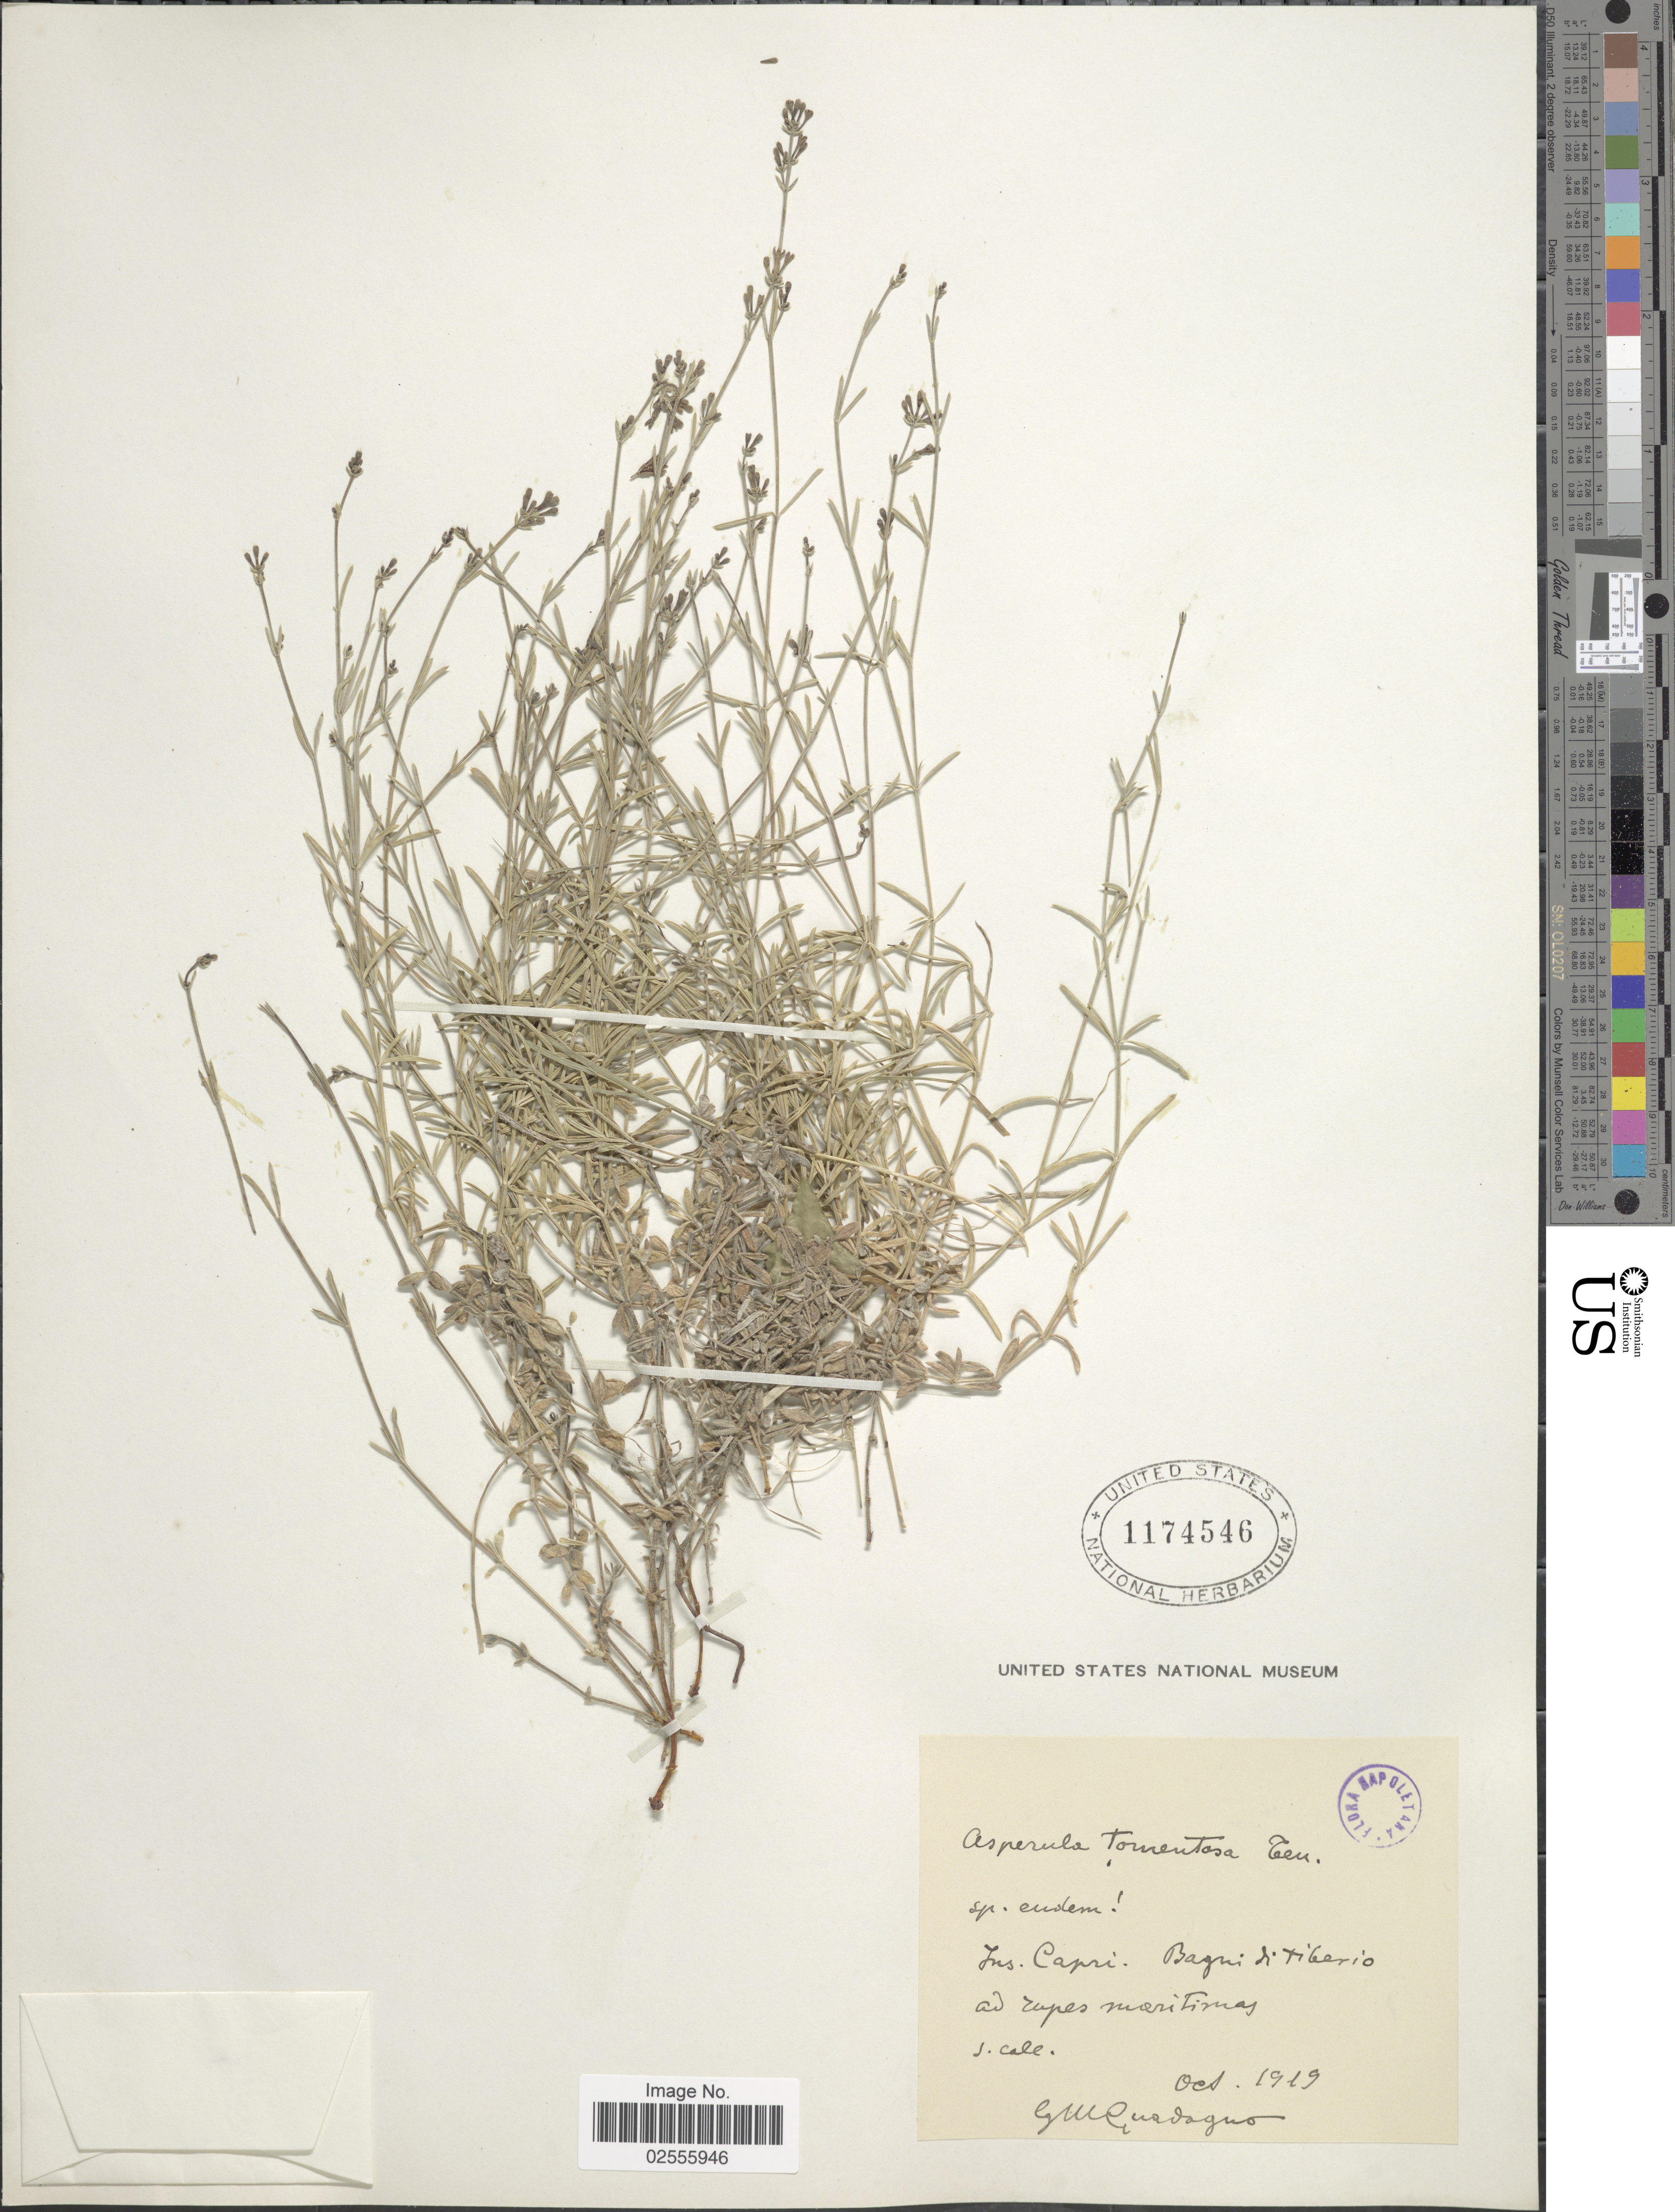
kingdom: Plantae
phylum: Tracheophyta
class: Magnoliopsida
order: Gentianales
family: Rubiaceae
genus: Asperula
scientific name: Asperula tomentosa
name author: Ten.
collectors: G. Guadagno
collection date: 1919-10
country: Italy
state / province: Campania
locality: Ins. Capri, Bagni di Tiberio ad rupes maritimis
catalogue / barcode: US 1174546